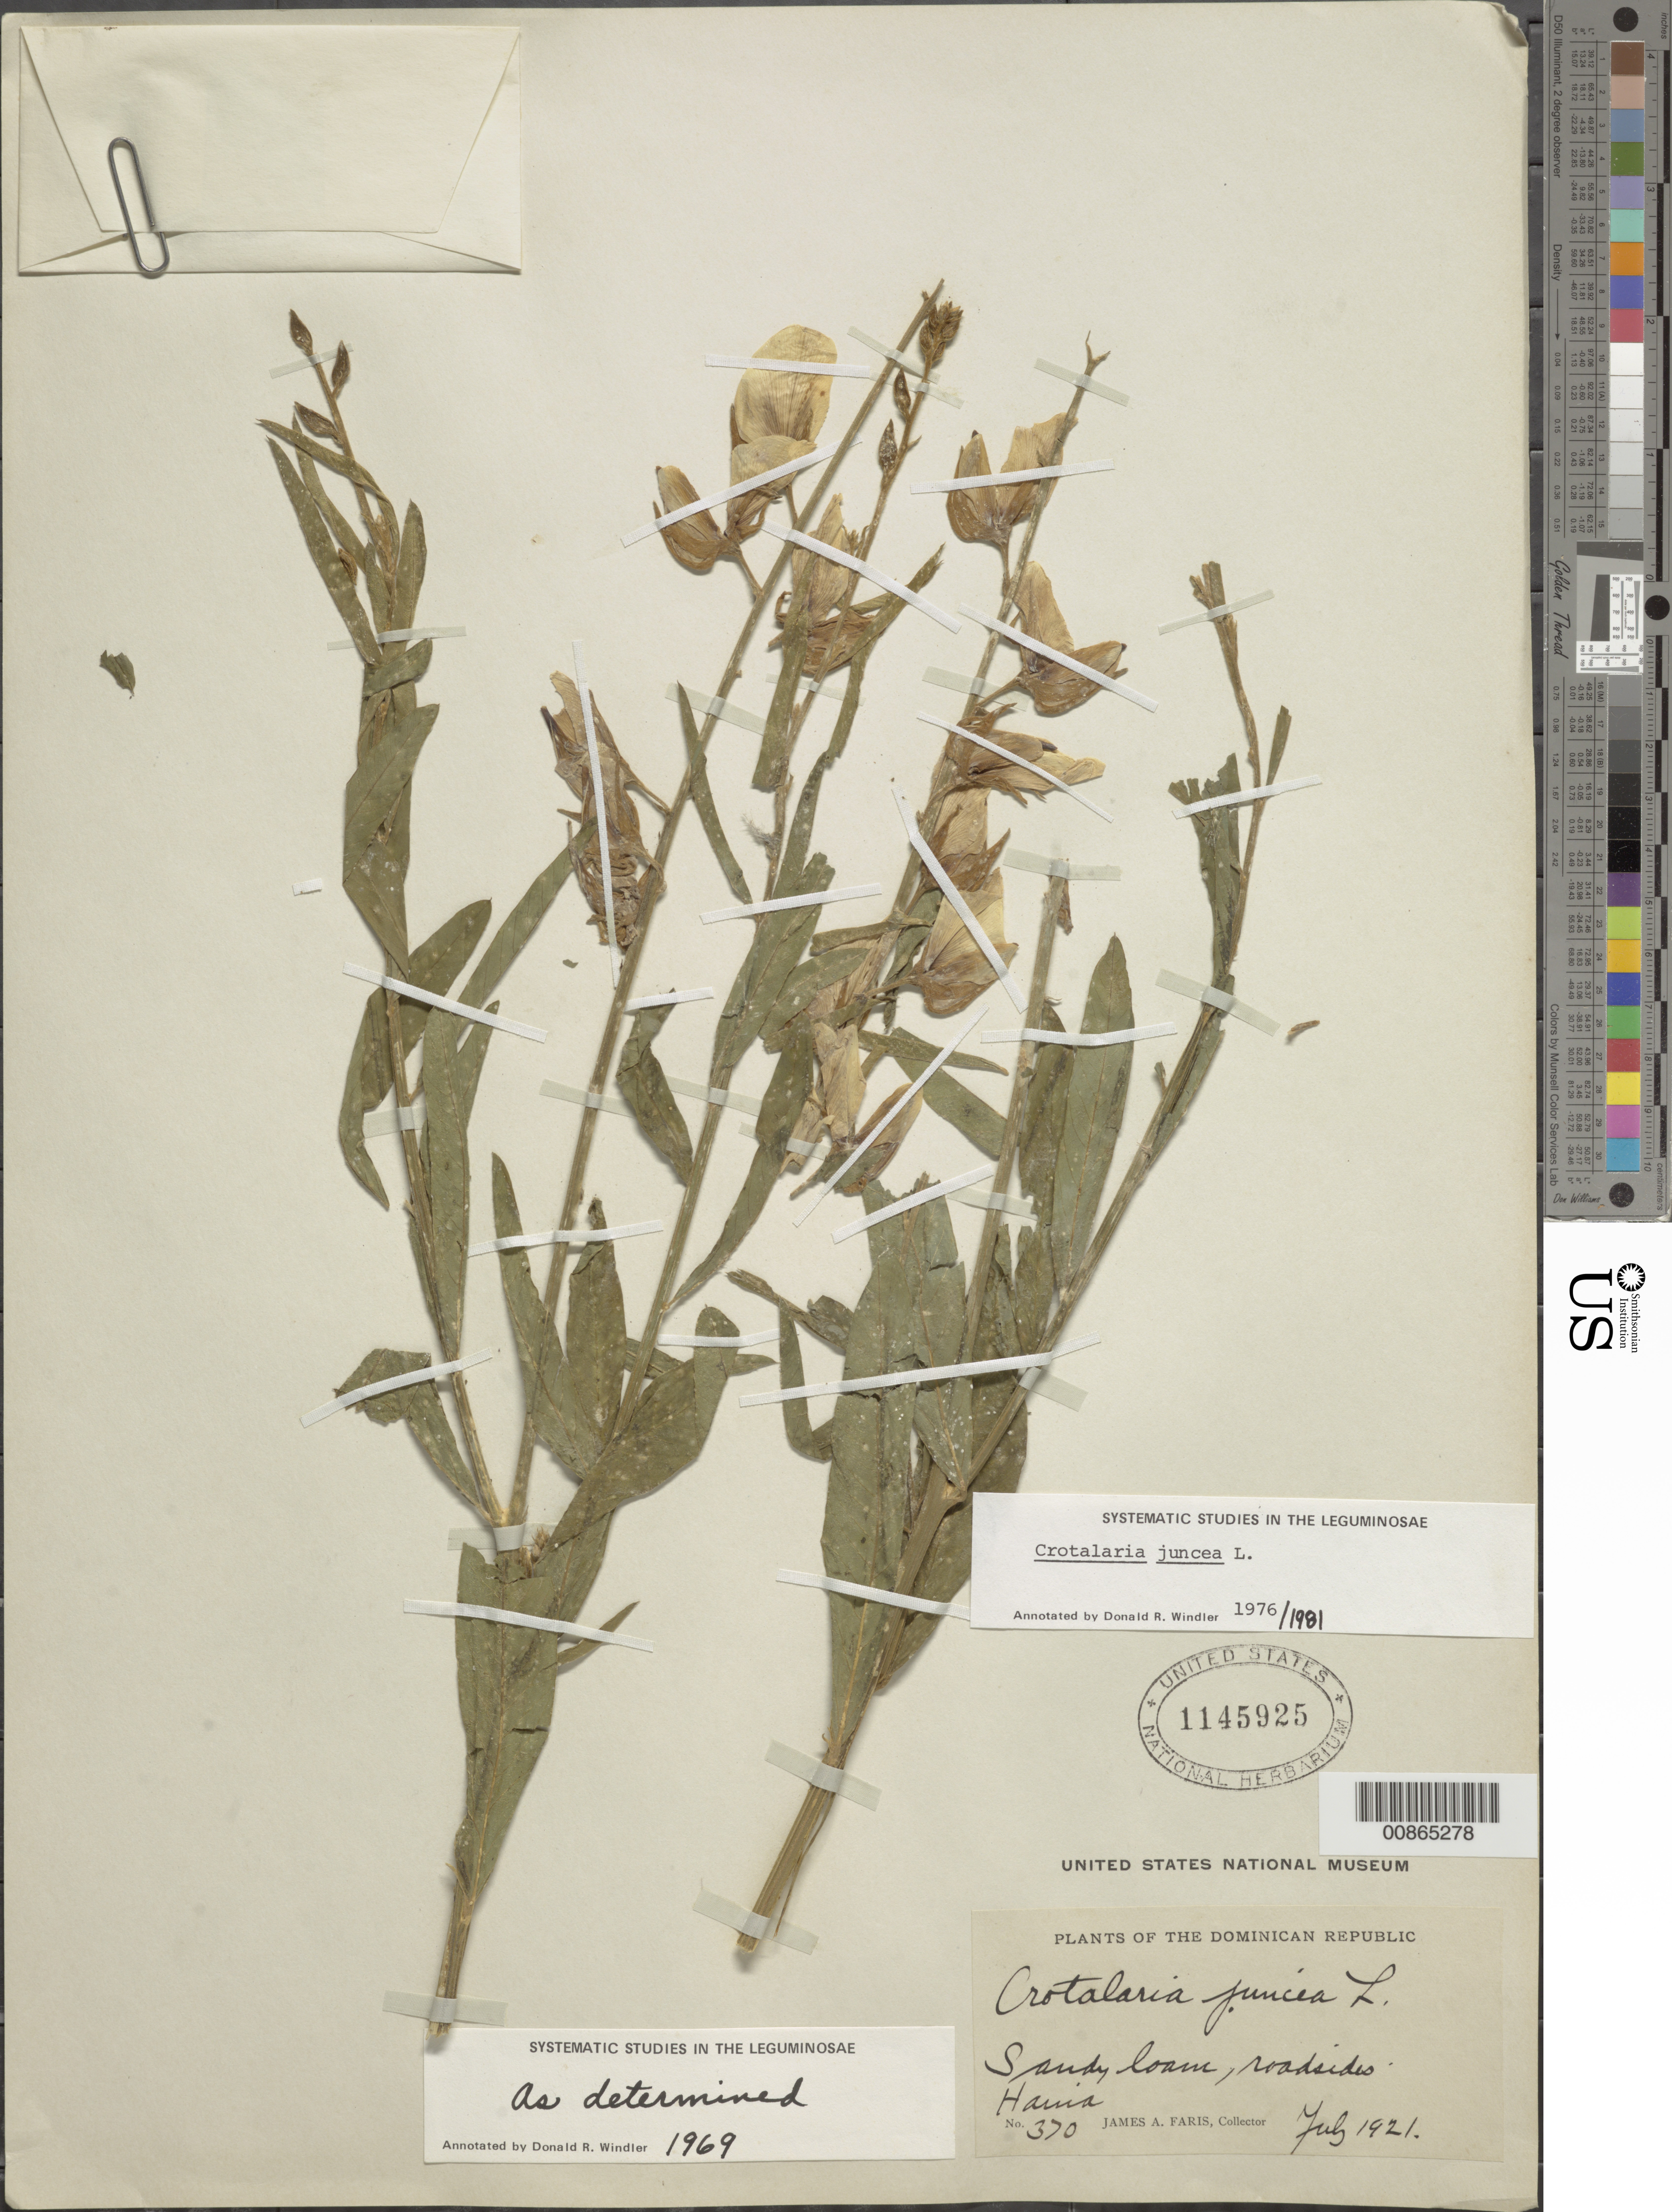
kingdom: Plantae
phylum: Tracheophyta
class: Magnoliopsida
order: Fabales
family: Fabaceae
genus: Crotalaria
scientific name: Crotalaria juncea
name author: L.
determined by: Windler, D. R.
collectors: J. Faris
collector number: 370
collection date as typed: Jul 1921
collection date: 1921-07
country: Dominican Republic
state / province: San Cristóbal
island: Hispaniola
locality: Haina.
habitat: Sandy loam, roadsides.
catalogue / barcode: US 1145925